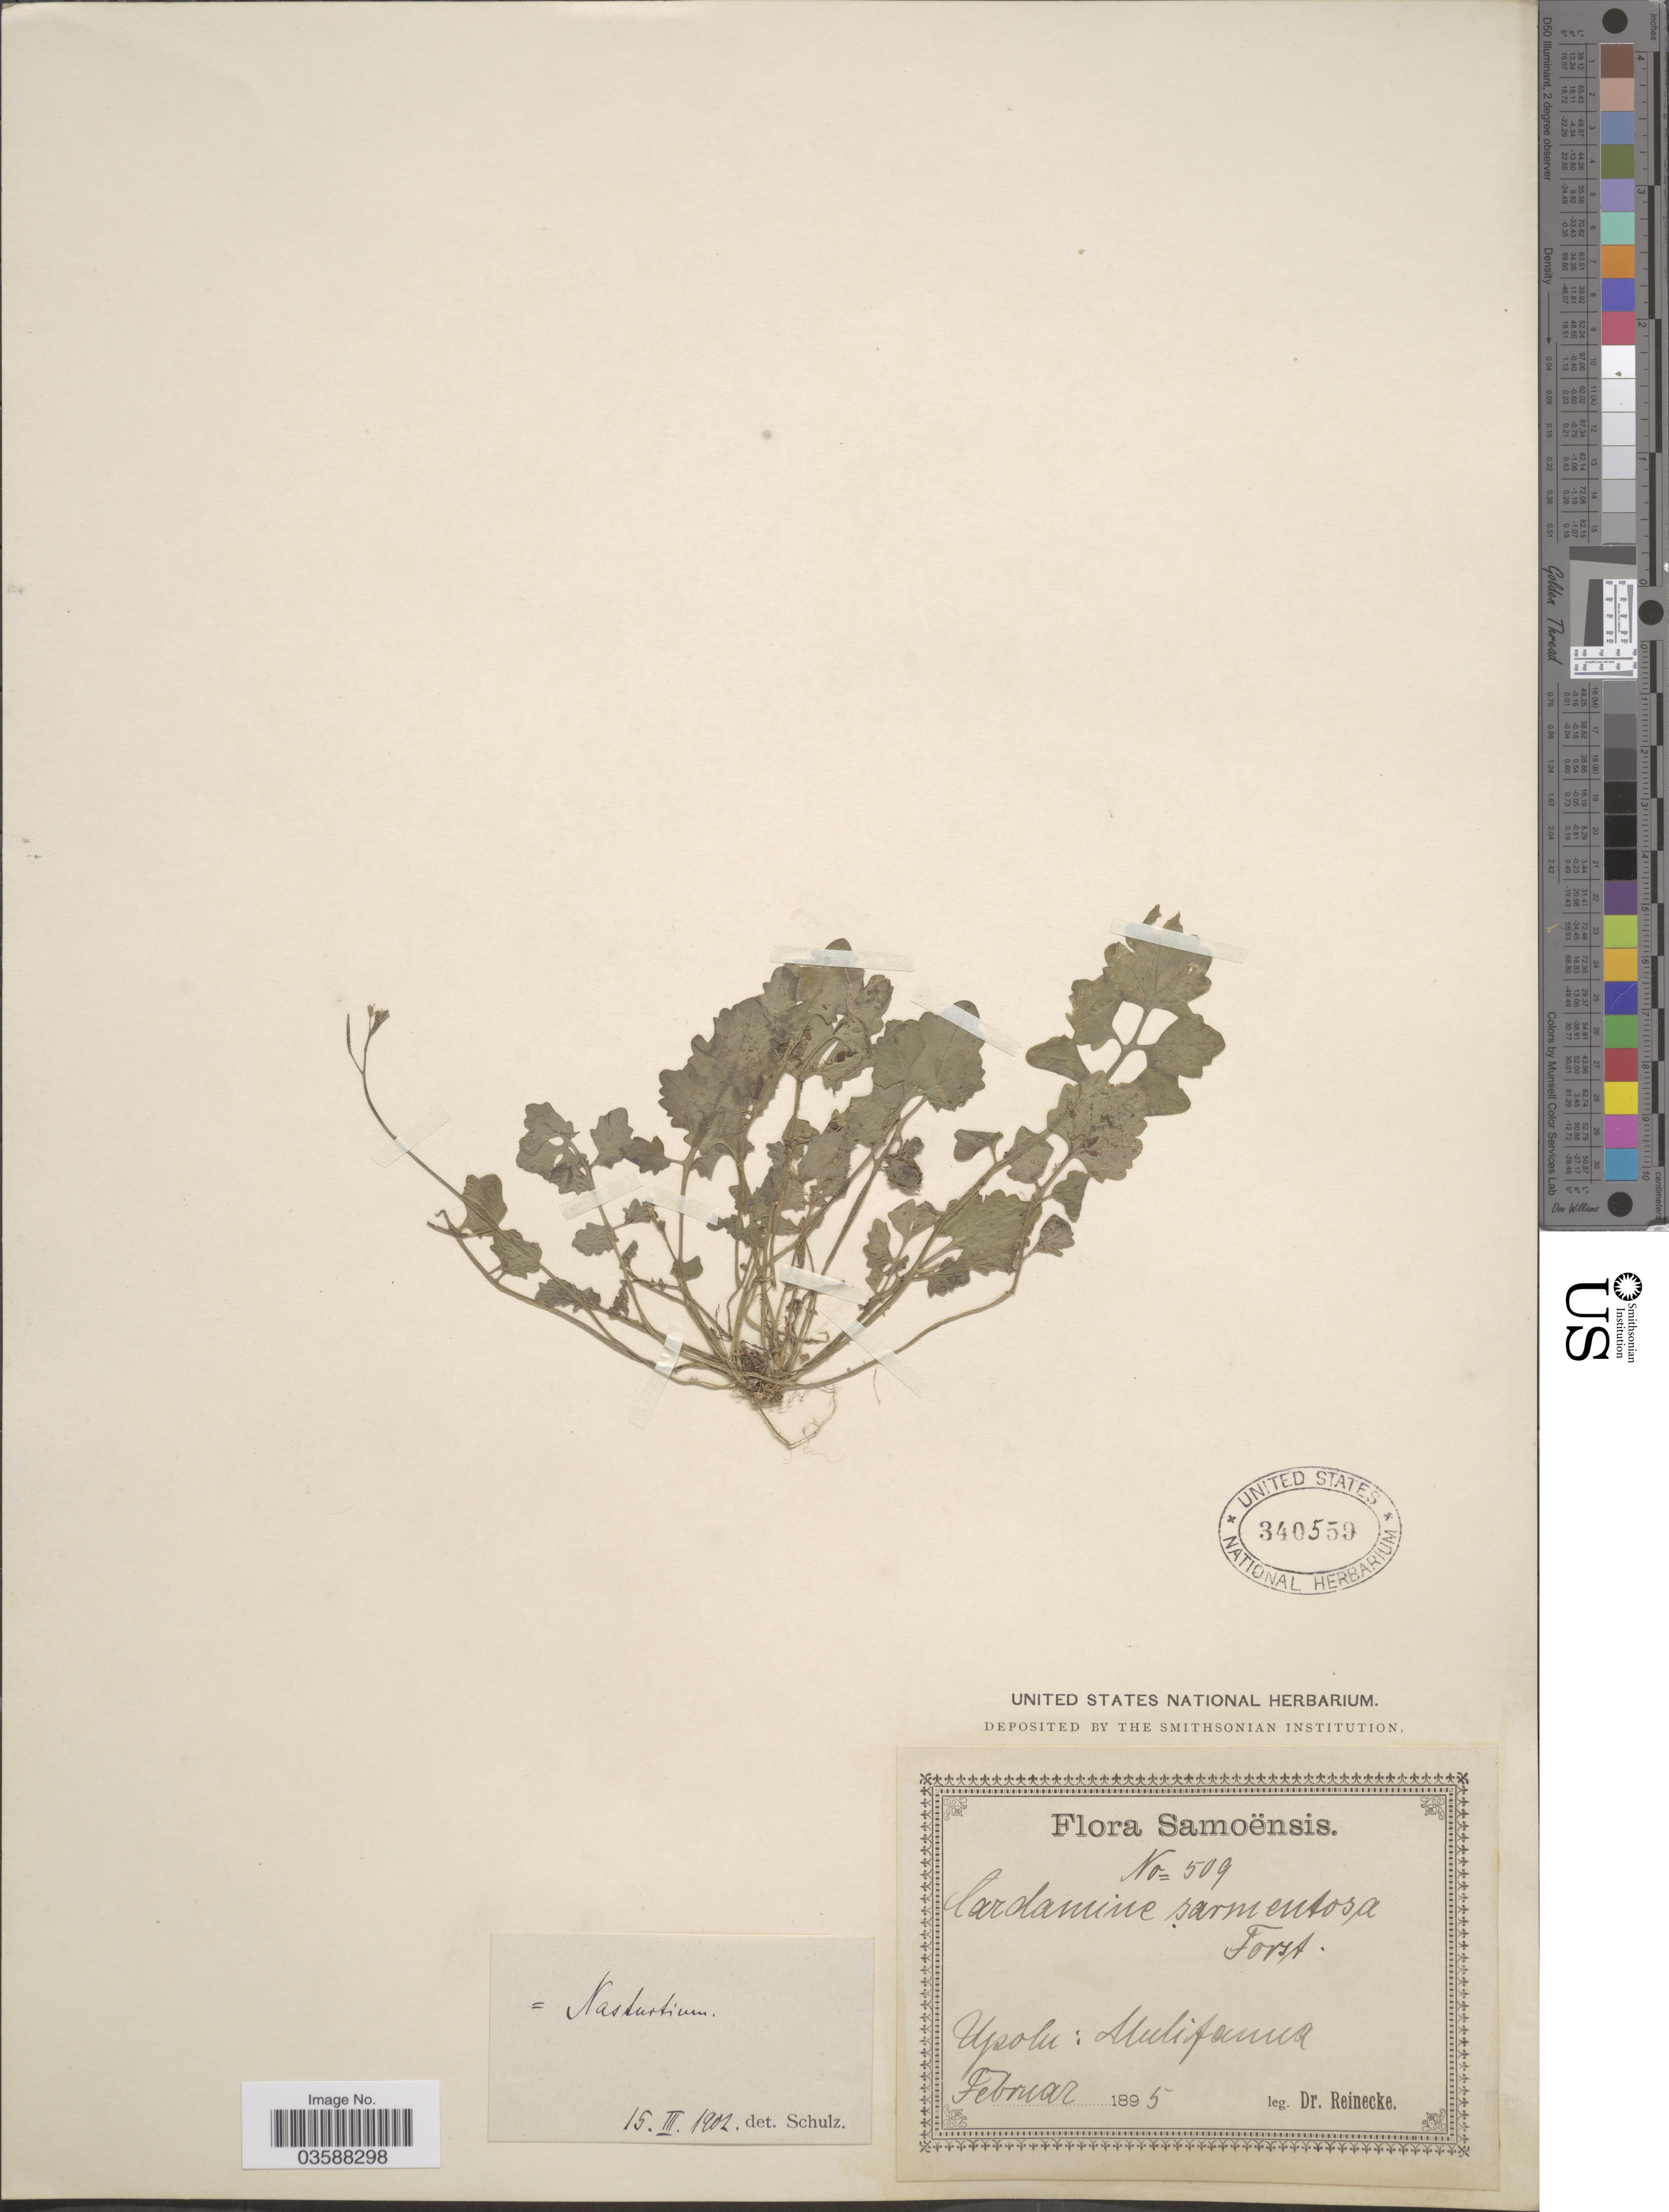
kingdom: Plantae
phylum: Tracheophyta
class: Magnoliopsida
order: Brassicales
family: Brassicaceae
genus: Rorippa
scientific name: Rorippa sarmentosa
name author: (Sol. ex G. Forst.) J.F. Macbr.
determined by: Strong, M. T., (US), Smithsonian Institution - National Museum of Natural History (UNITED STATES)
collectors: -- Reinecke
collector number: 509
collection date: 1895-02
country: Samoa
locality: Samoënsis. Upolu: Mulifanua.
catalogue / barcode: US 340559